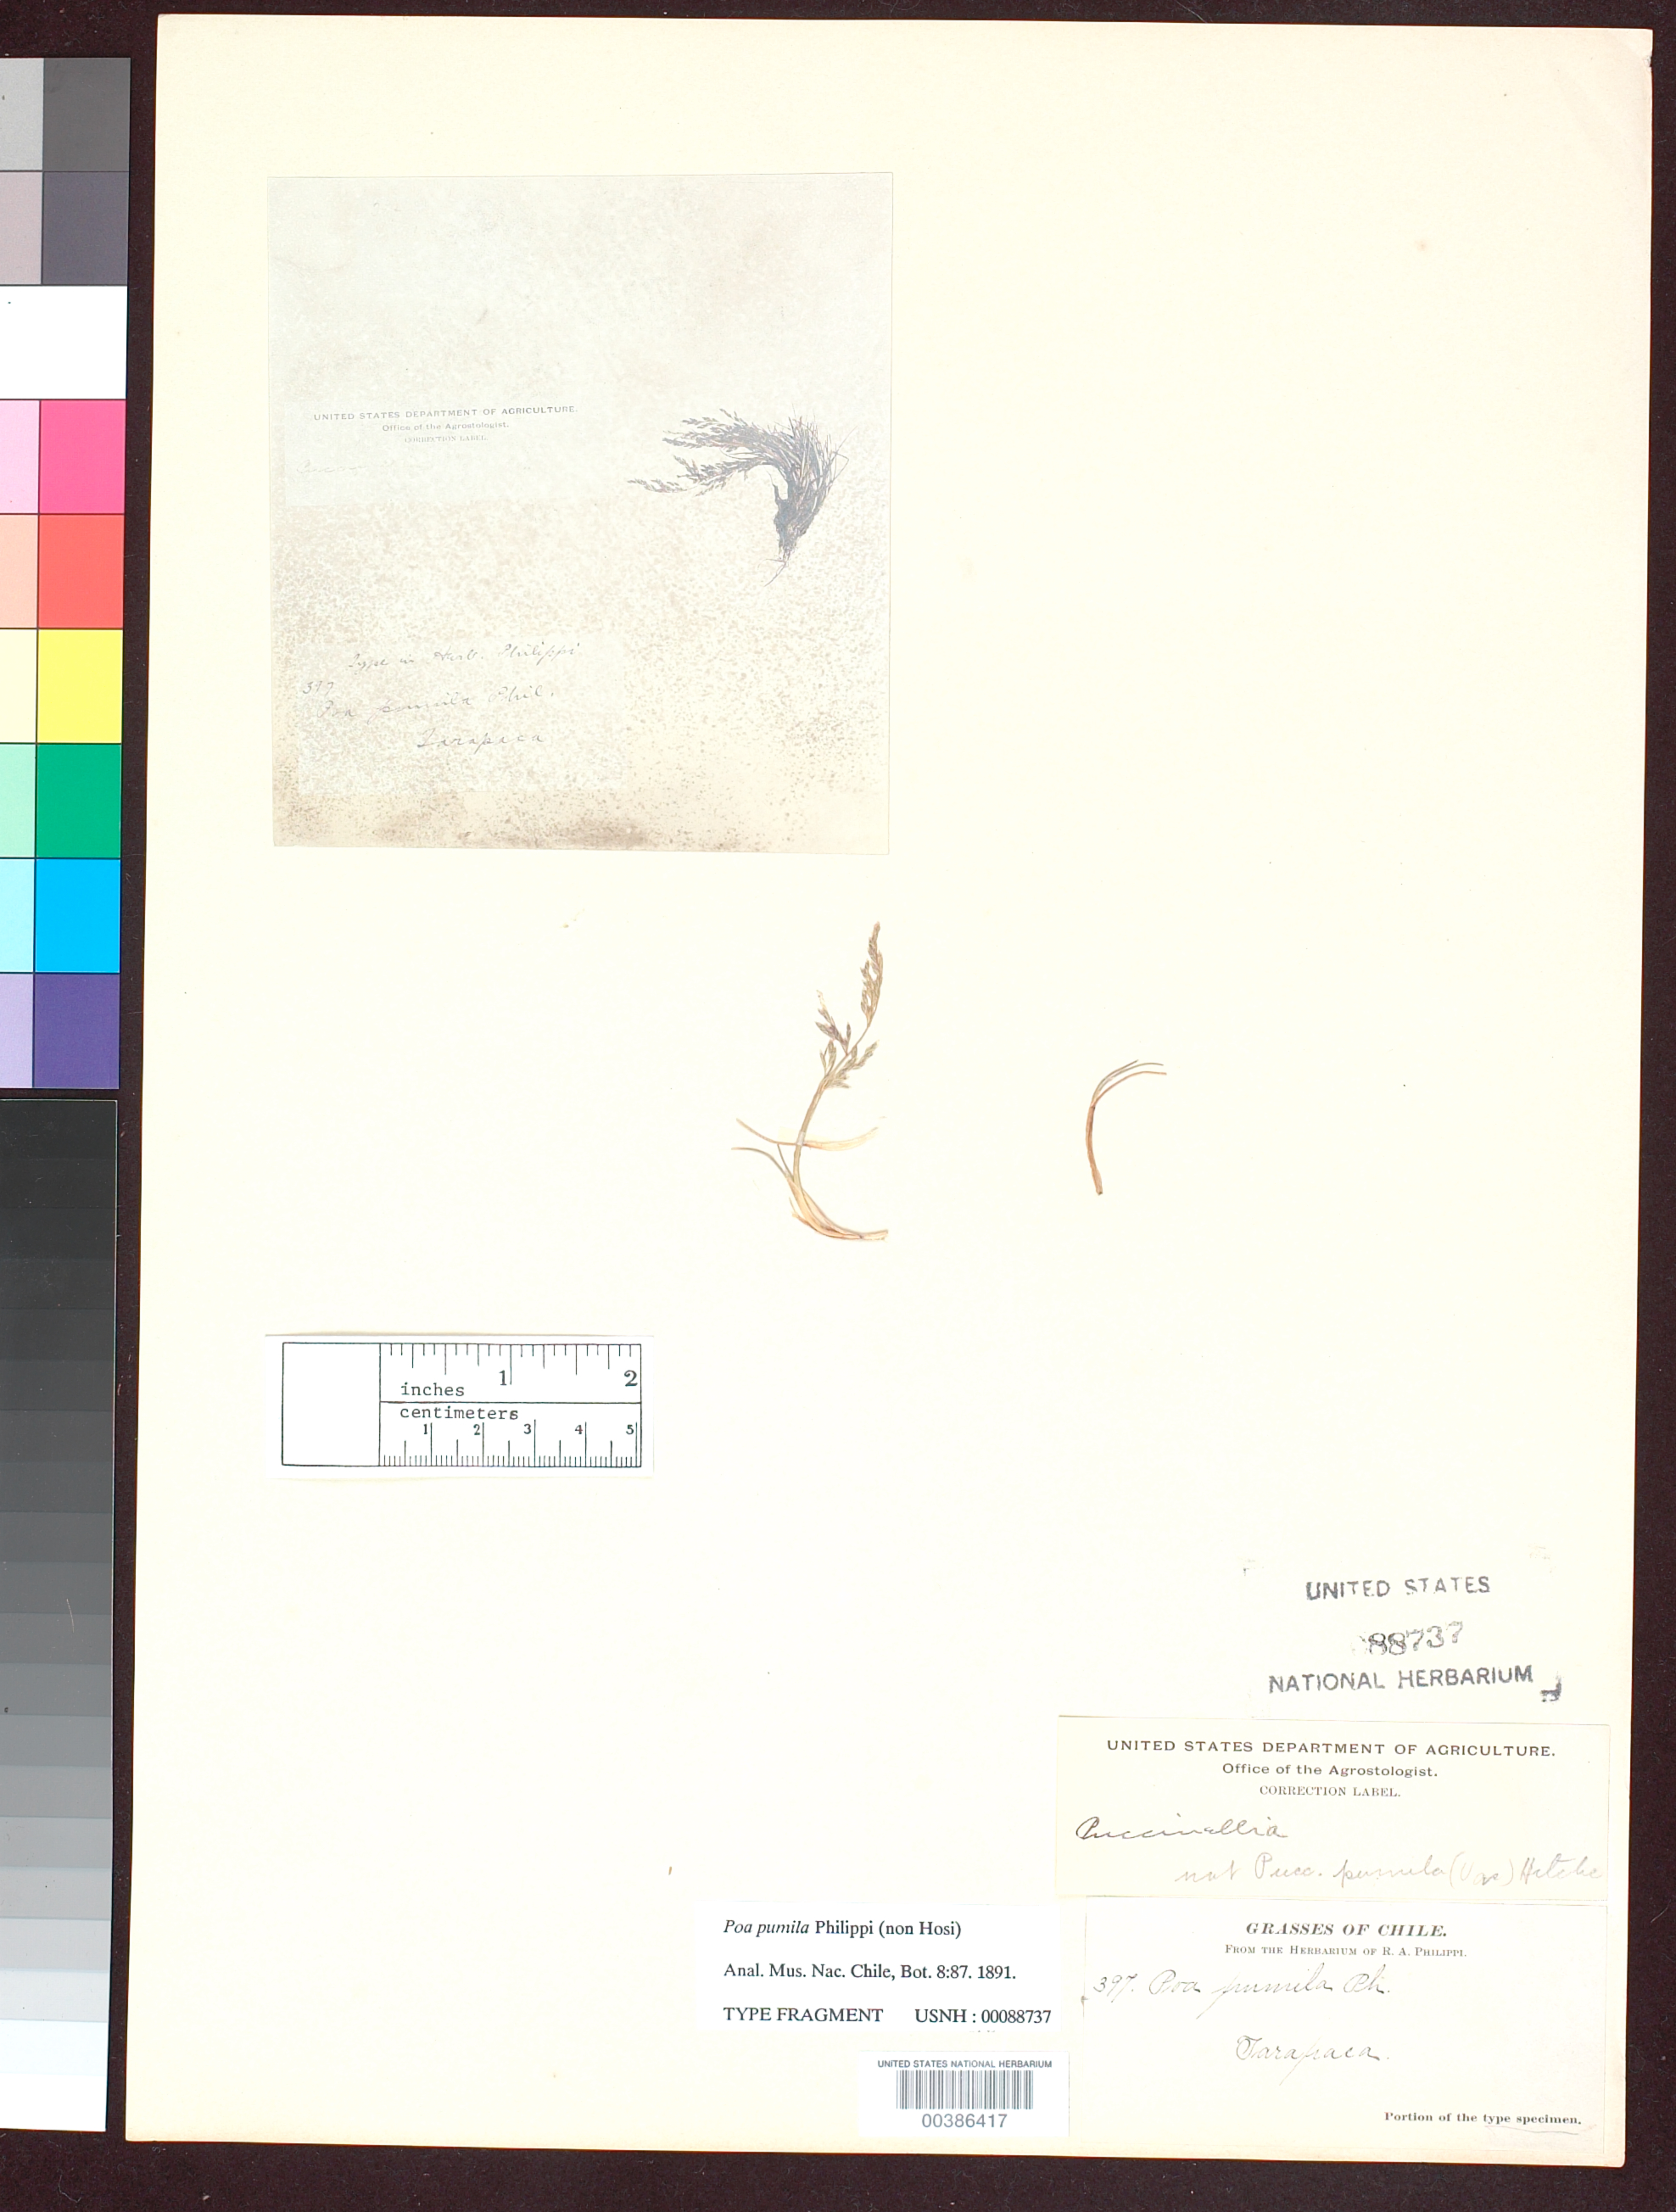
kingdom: Plantae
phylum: Tracheophyta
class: Liliopsida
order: Poales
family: Poaceae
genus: Poa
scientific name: Poa pumila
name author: Phil.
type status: Type Fragment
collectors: R. A. Philippi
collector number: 397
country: Chile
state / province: Tarapacá (I)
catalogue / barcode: US 88737